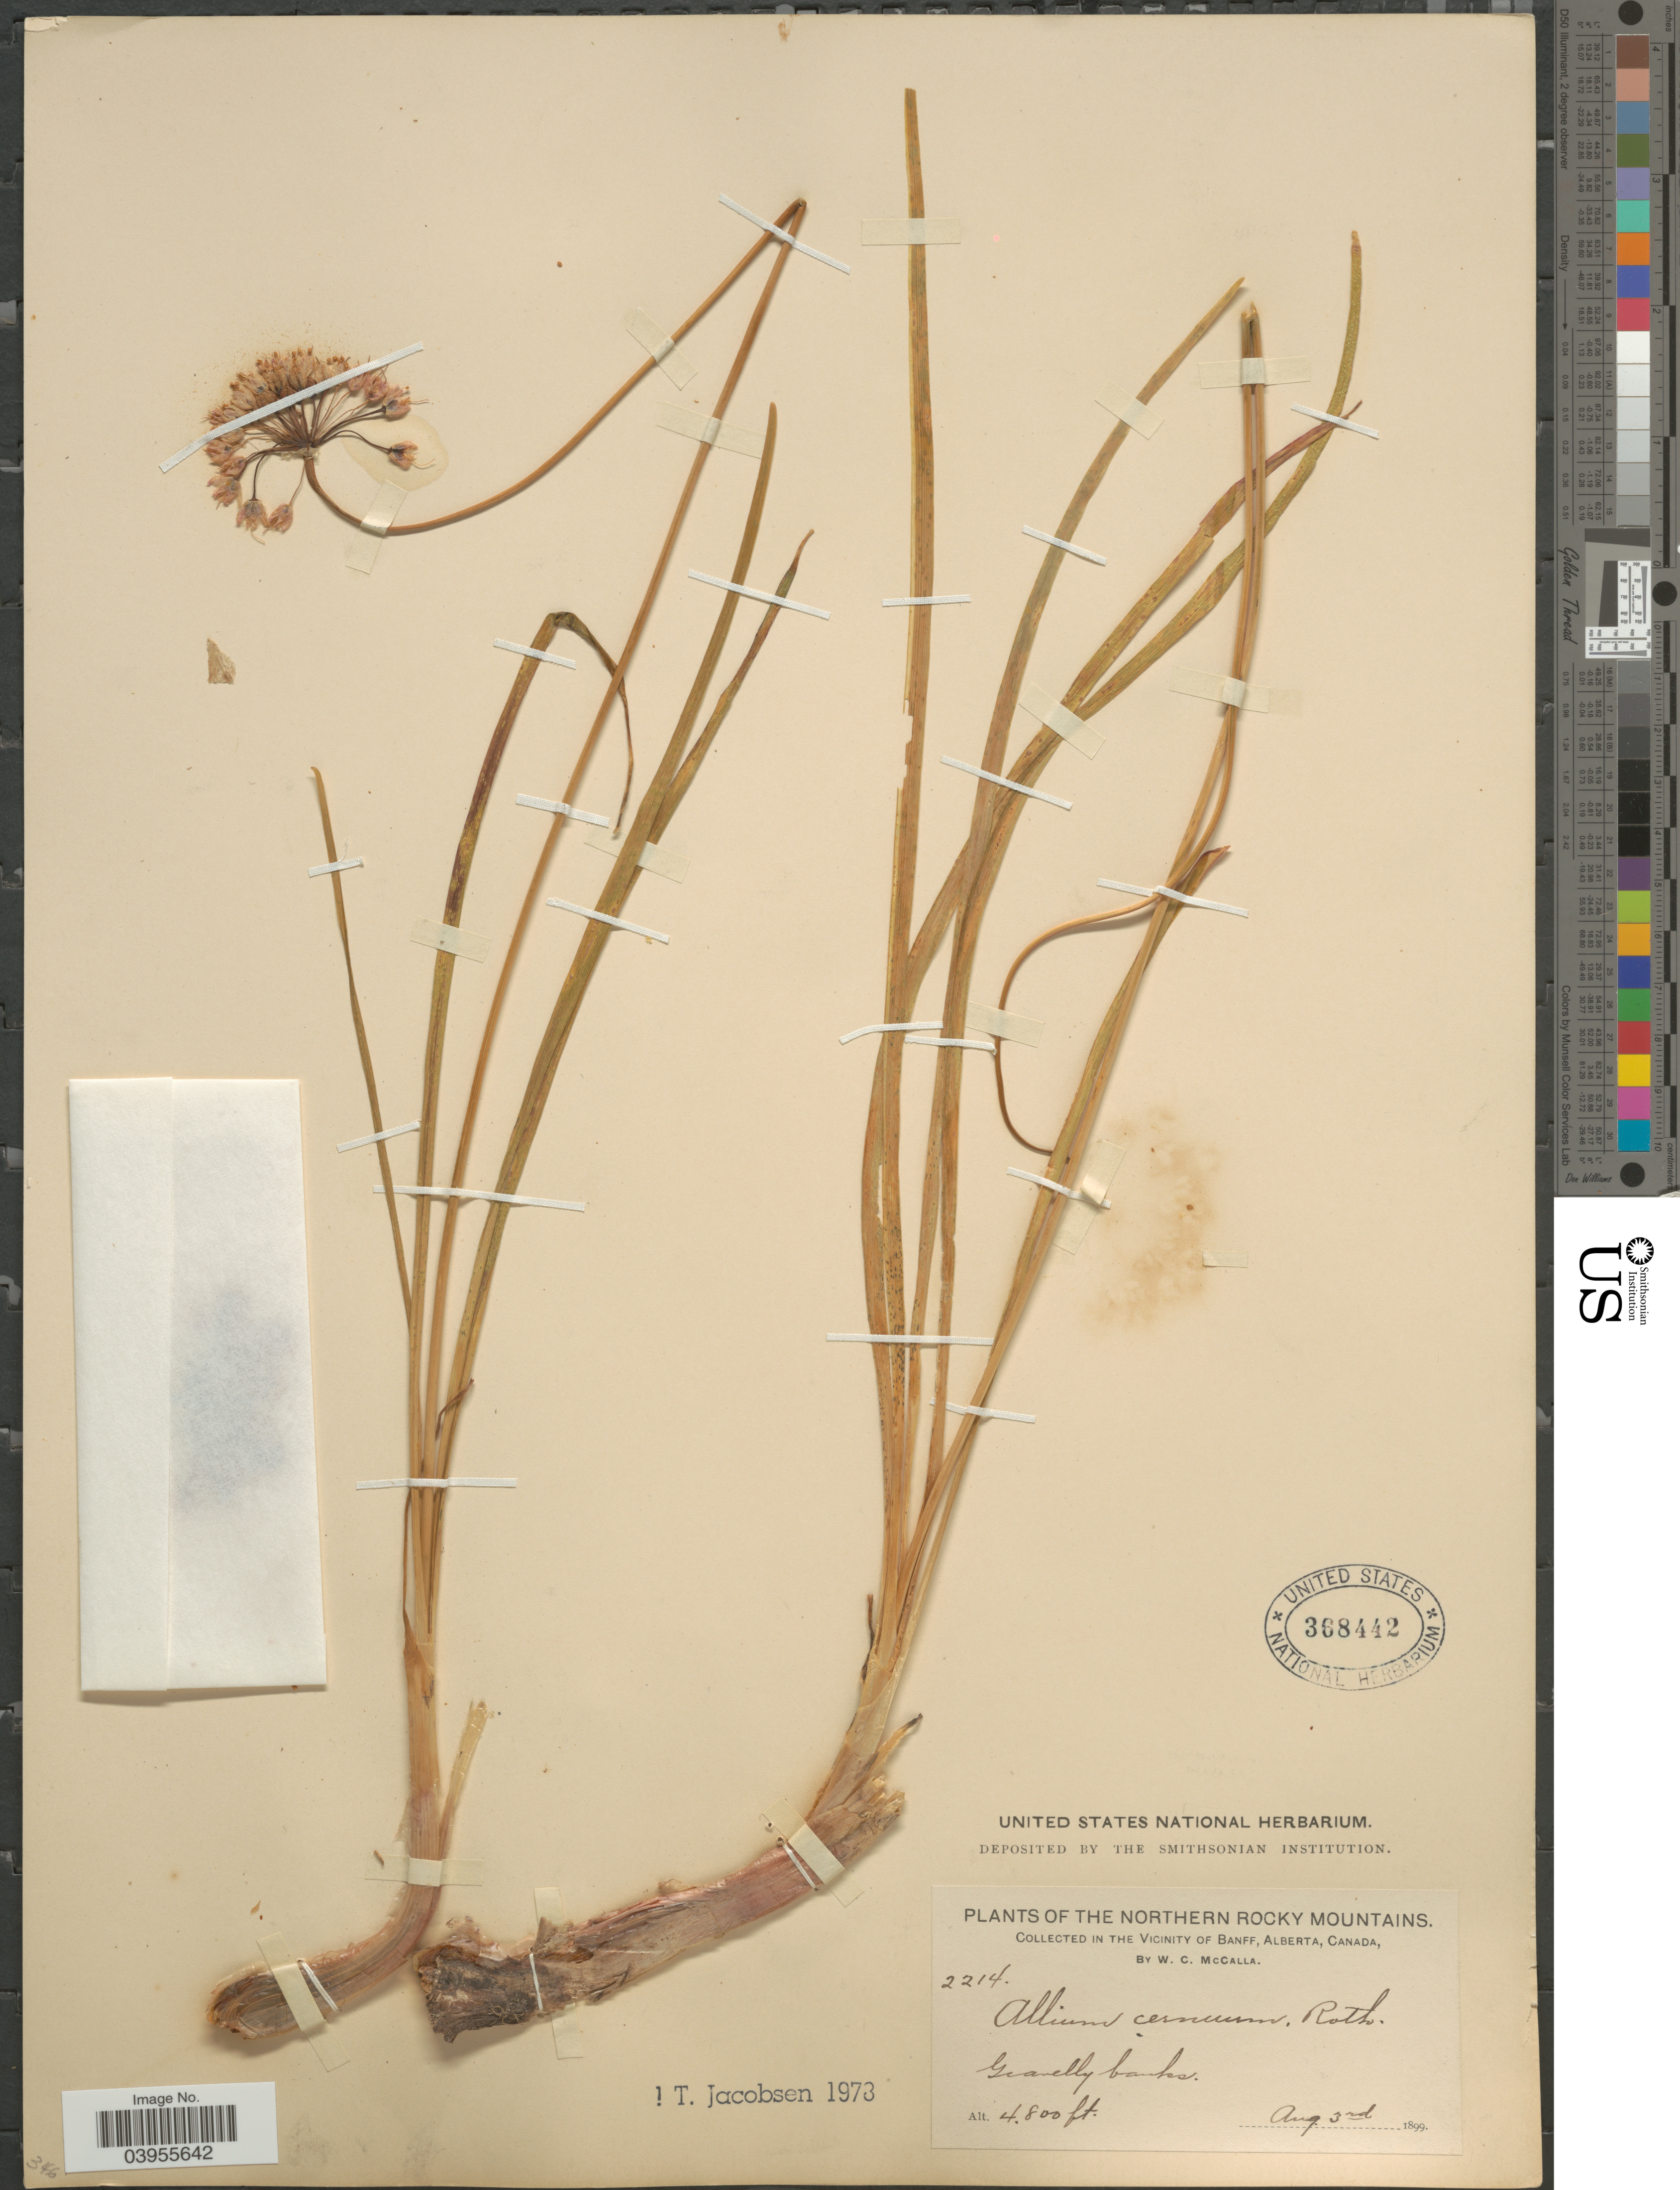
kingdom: Plantae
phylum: Tracheophyta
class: Liliopsida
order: Asparagales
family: Amaryllidaceae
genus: Allium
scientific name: Allium cernuum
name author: Roth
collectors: W. McCalla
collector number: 2214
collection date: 1899-08-03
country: Canada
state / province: Alberta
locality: The Northern Rocky Mountains. In the Vicinity of Banff.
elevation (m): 1463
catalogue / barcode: US 368442